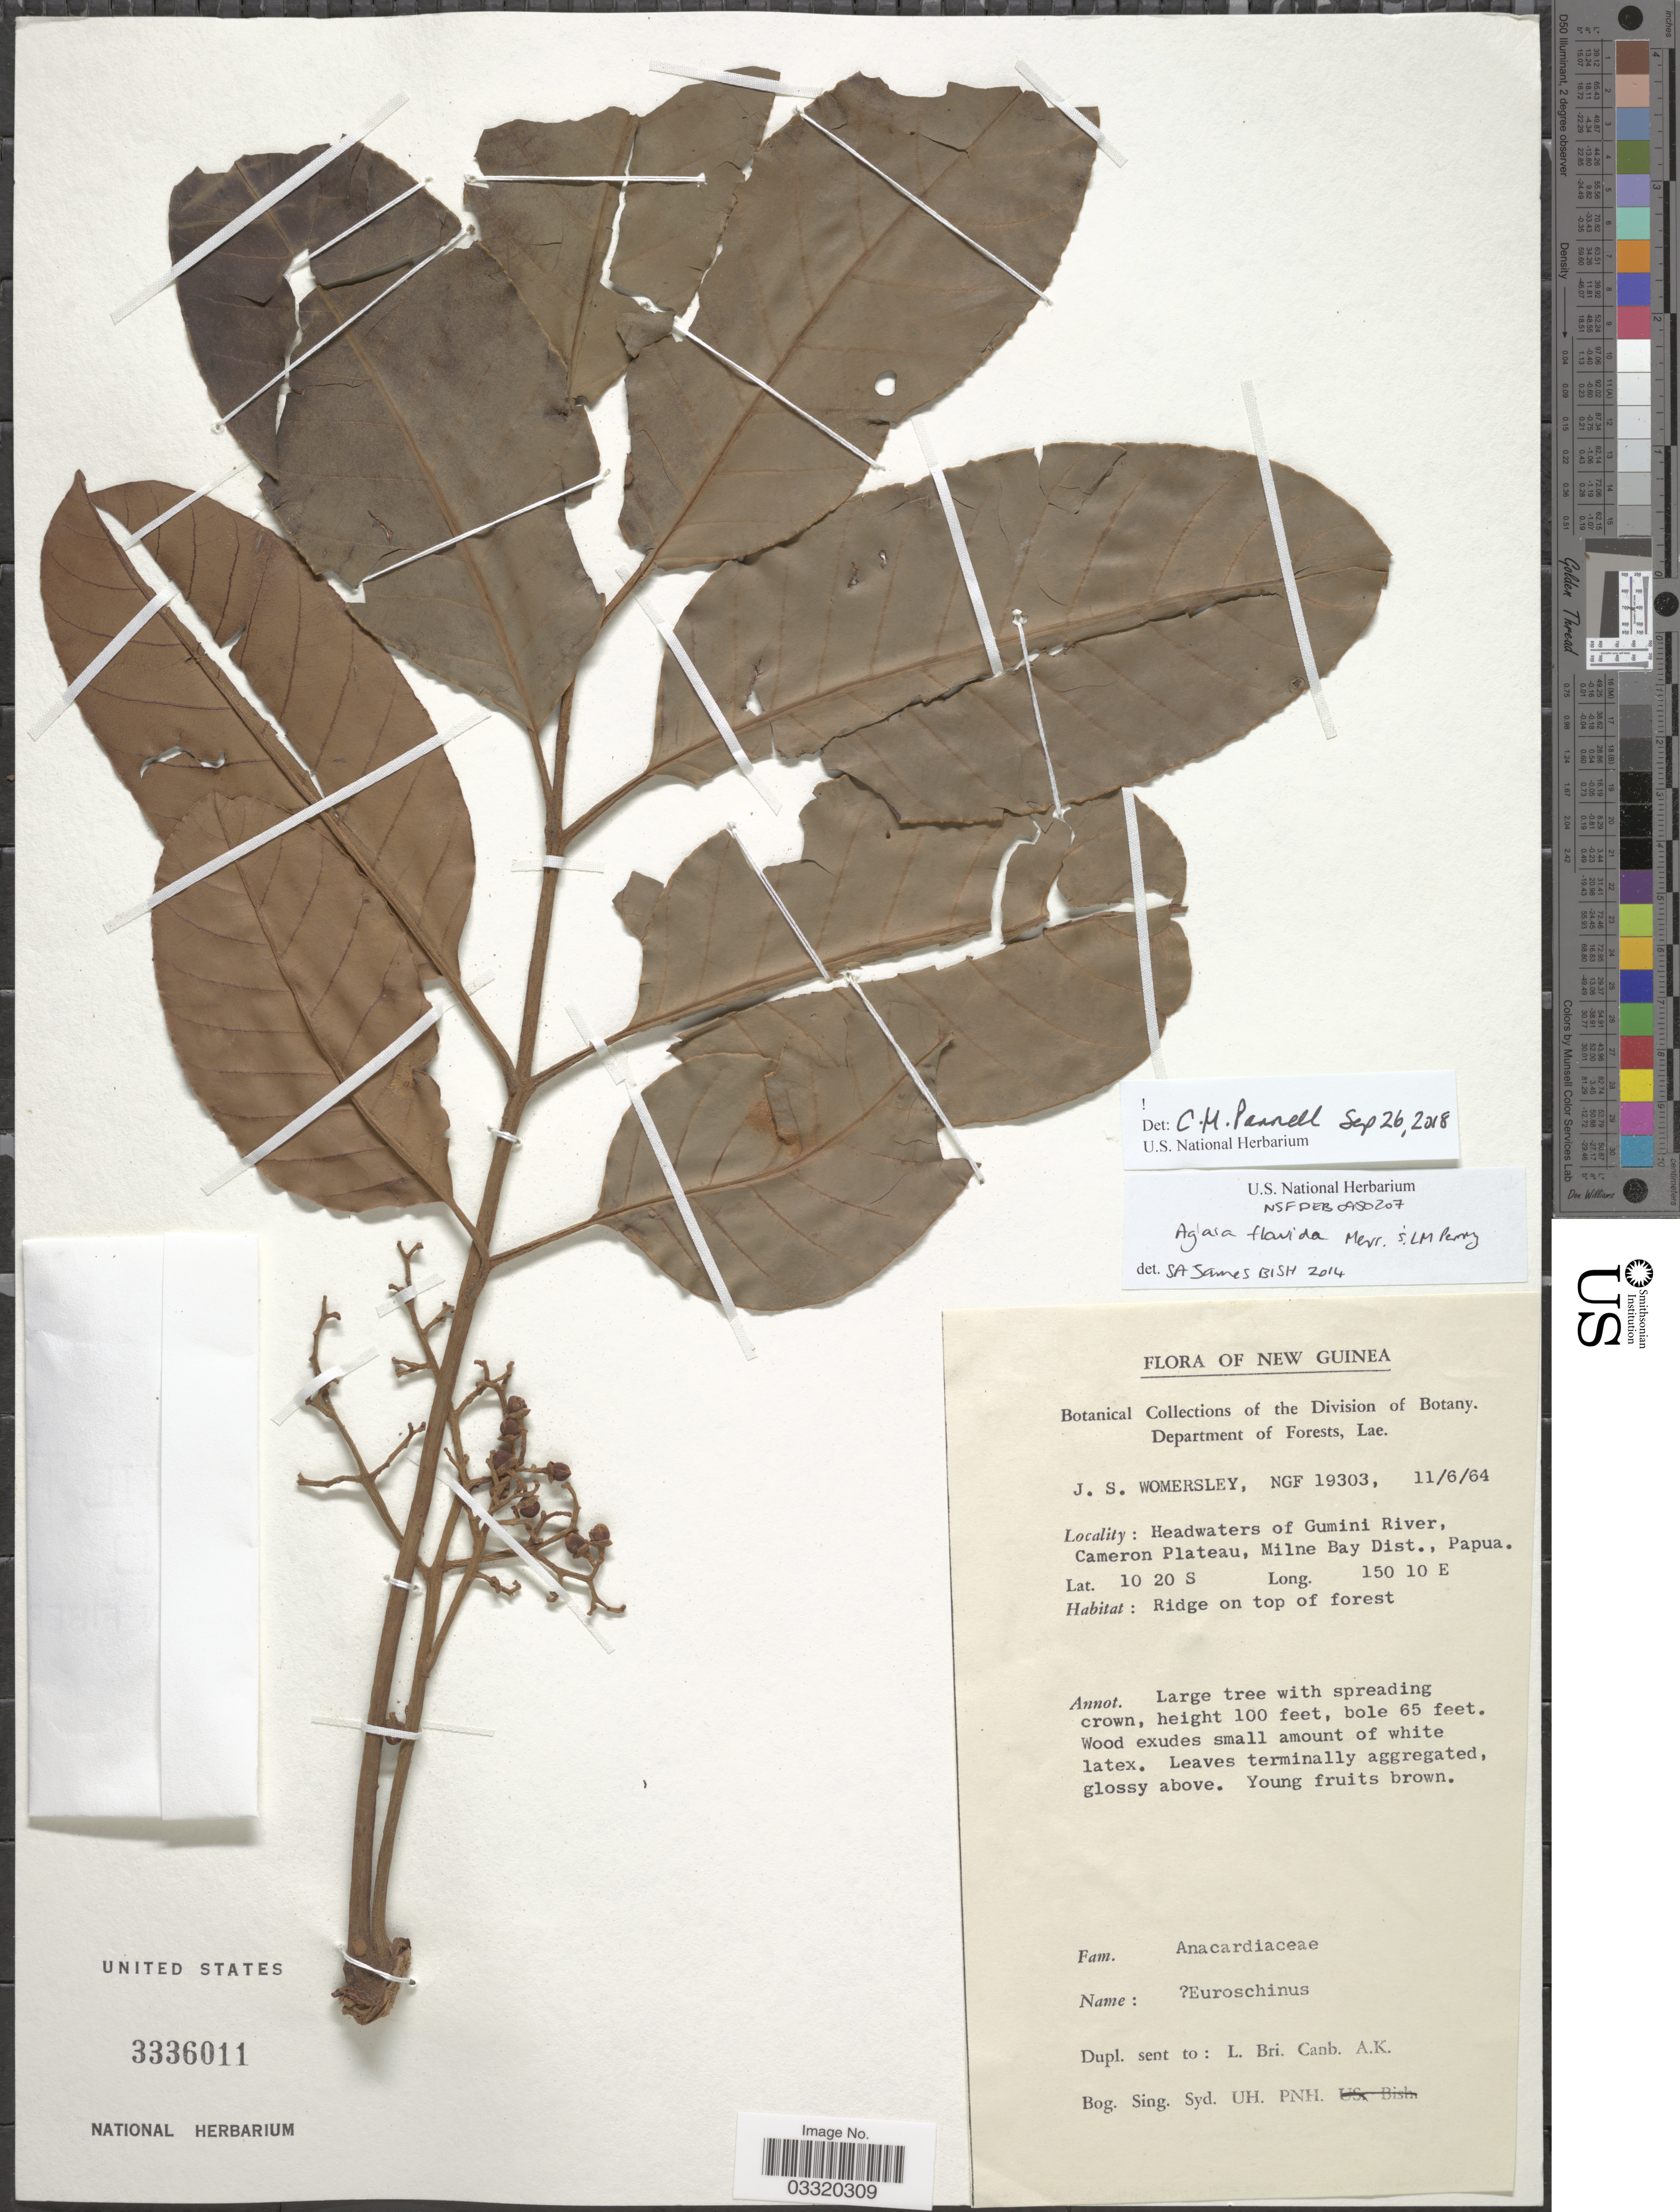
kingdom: Plantae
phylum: Tracheophyta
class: Magnoliopsida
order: Sapindales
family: Meliaceae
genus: Aglaia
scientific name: Aglaia flavida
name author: Merr. & L.M. Perry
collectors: J. S. Womersley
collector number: NGF 19303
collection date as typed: Transcribed d/m/y: 11/6/64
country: Papua New Guinea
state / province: Milne Bay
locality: New Guinea. Headwaters of Gumini River, Cameron Plateau, Milne Bay Dist., Papua.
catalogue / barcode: US 3336011